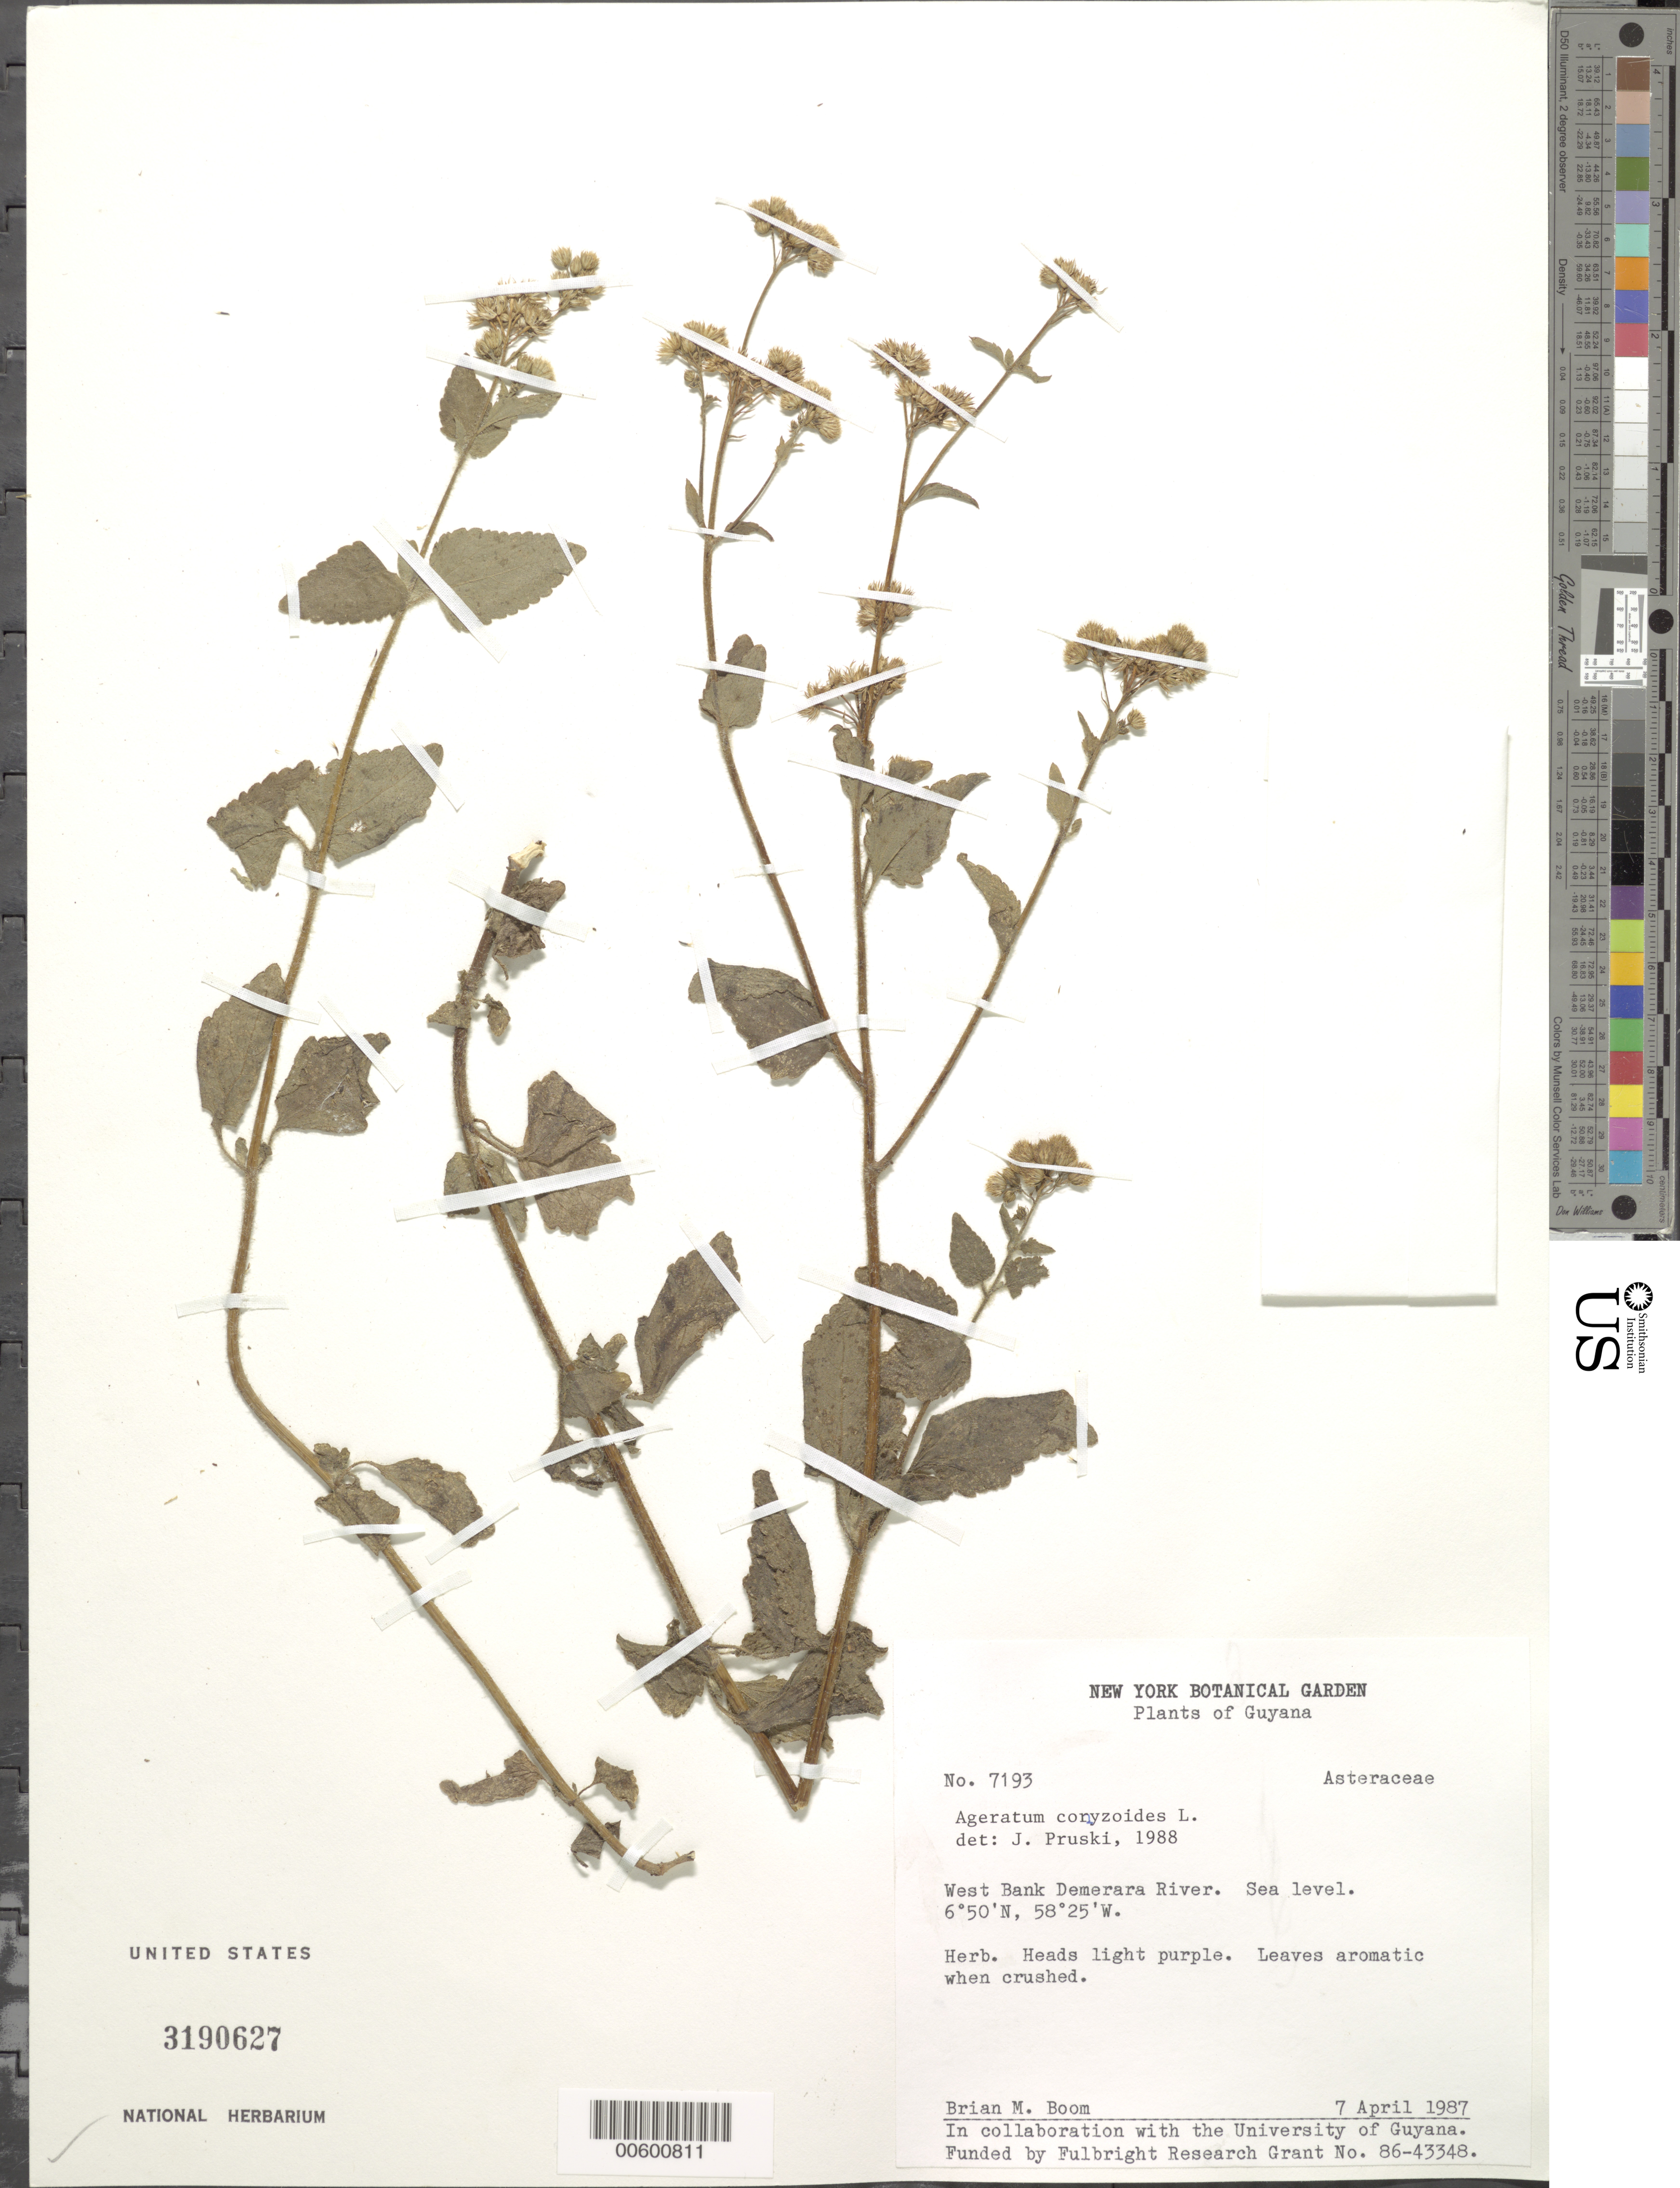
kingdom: Plantae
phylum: Tracheophyta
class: Magnoliopsida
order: Asterales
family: Asteraceae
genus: Ageratum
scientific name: Ageratum conyzoides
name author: L.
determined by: Pruski, J. F.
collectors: B. M. Boom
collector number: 7193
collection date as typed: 7-Apr-87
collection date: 1987-04-07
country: Guyana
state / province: Essequibo Isl-W. Demerara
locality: Demerara R., W bank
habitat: Sea level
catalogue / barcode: US 3190627